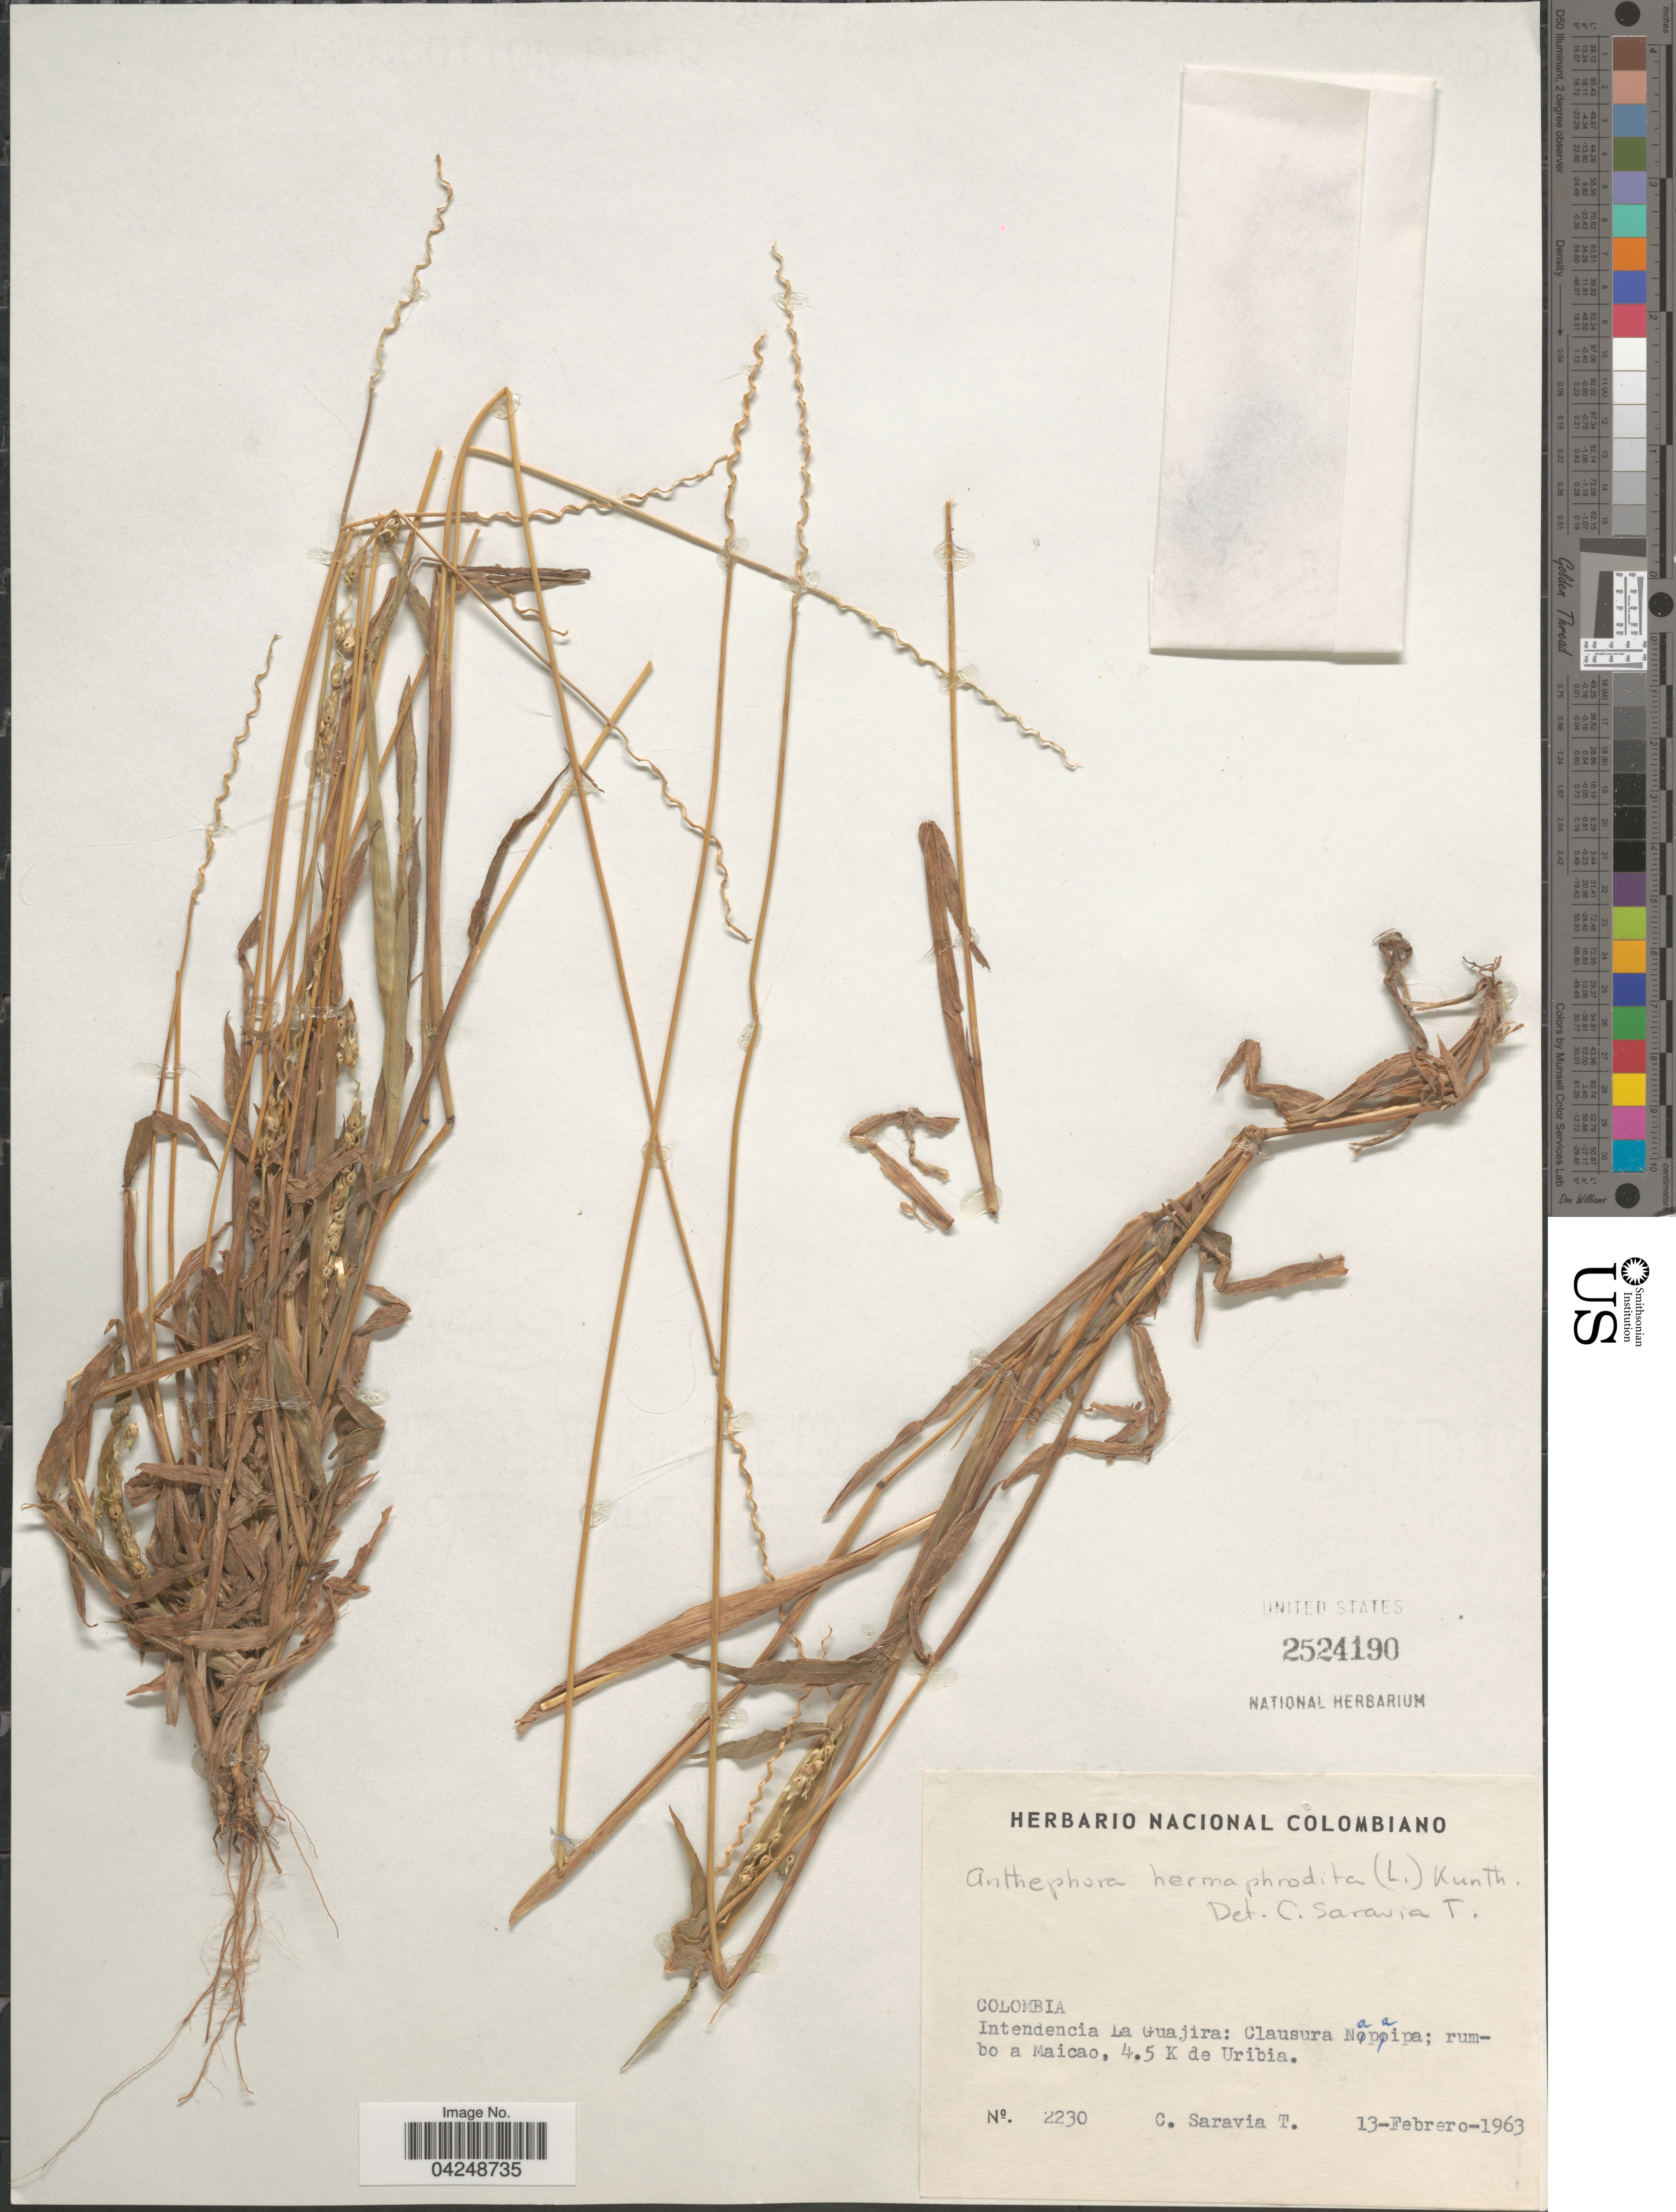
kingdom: Plantae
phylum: Tracheophyta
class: Liliopsida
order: Poales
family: Poaceae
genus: Anthephora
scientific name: Anthephora hermaphrodita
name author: (L.) Kuntze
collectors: C. Saravia T.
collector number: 2230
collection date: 1963-02-13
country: Colombia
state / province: La Guajira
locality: Intendencia La Guajira: Clausura Napaipa; rumbo a Maicao, 4.5 K de Uribia.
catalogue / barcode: US 2524190